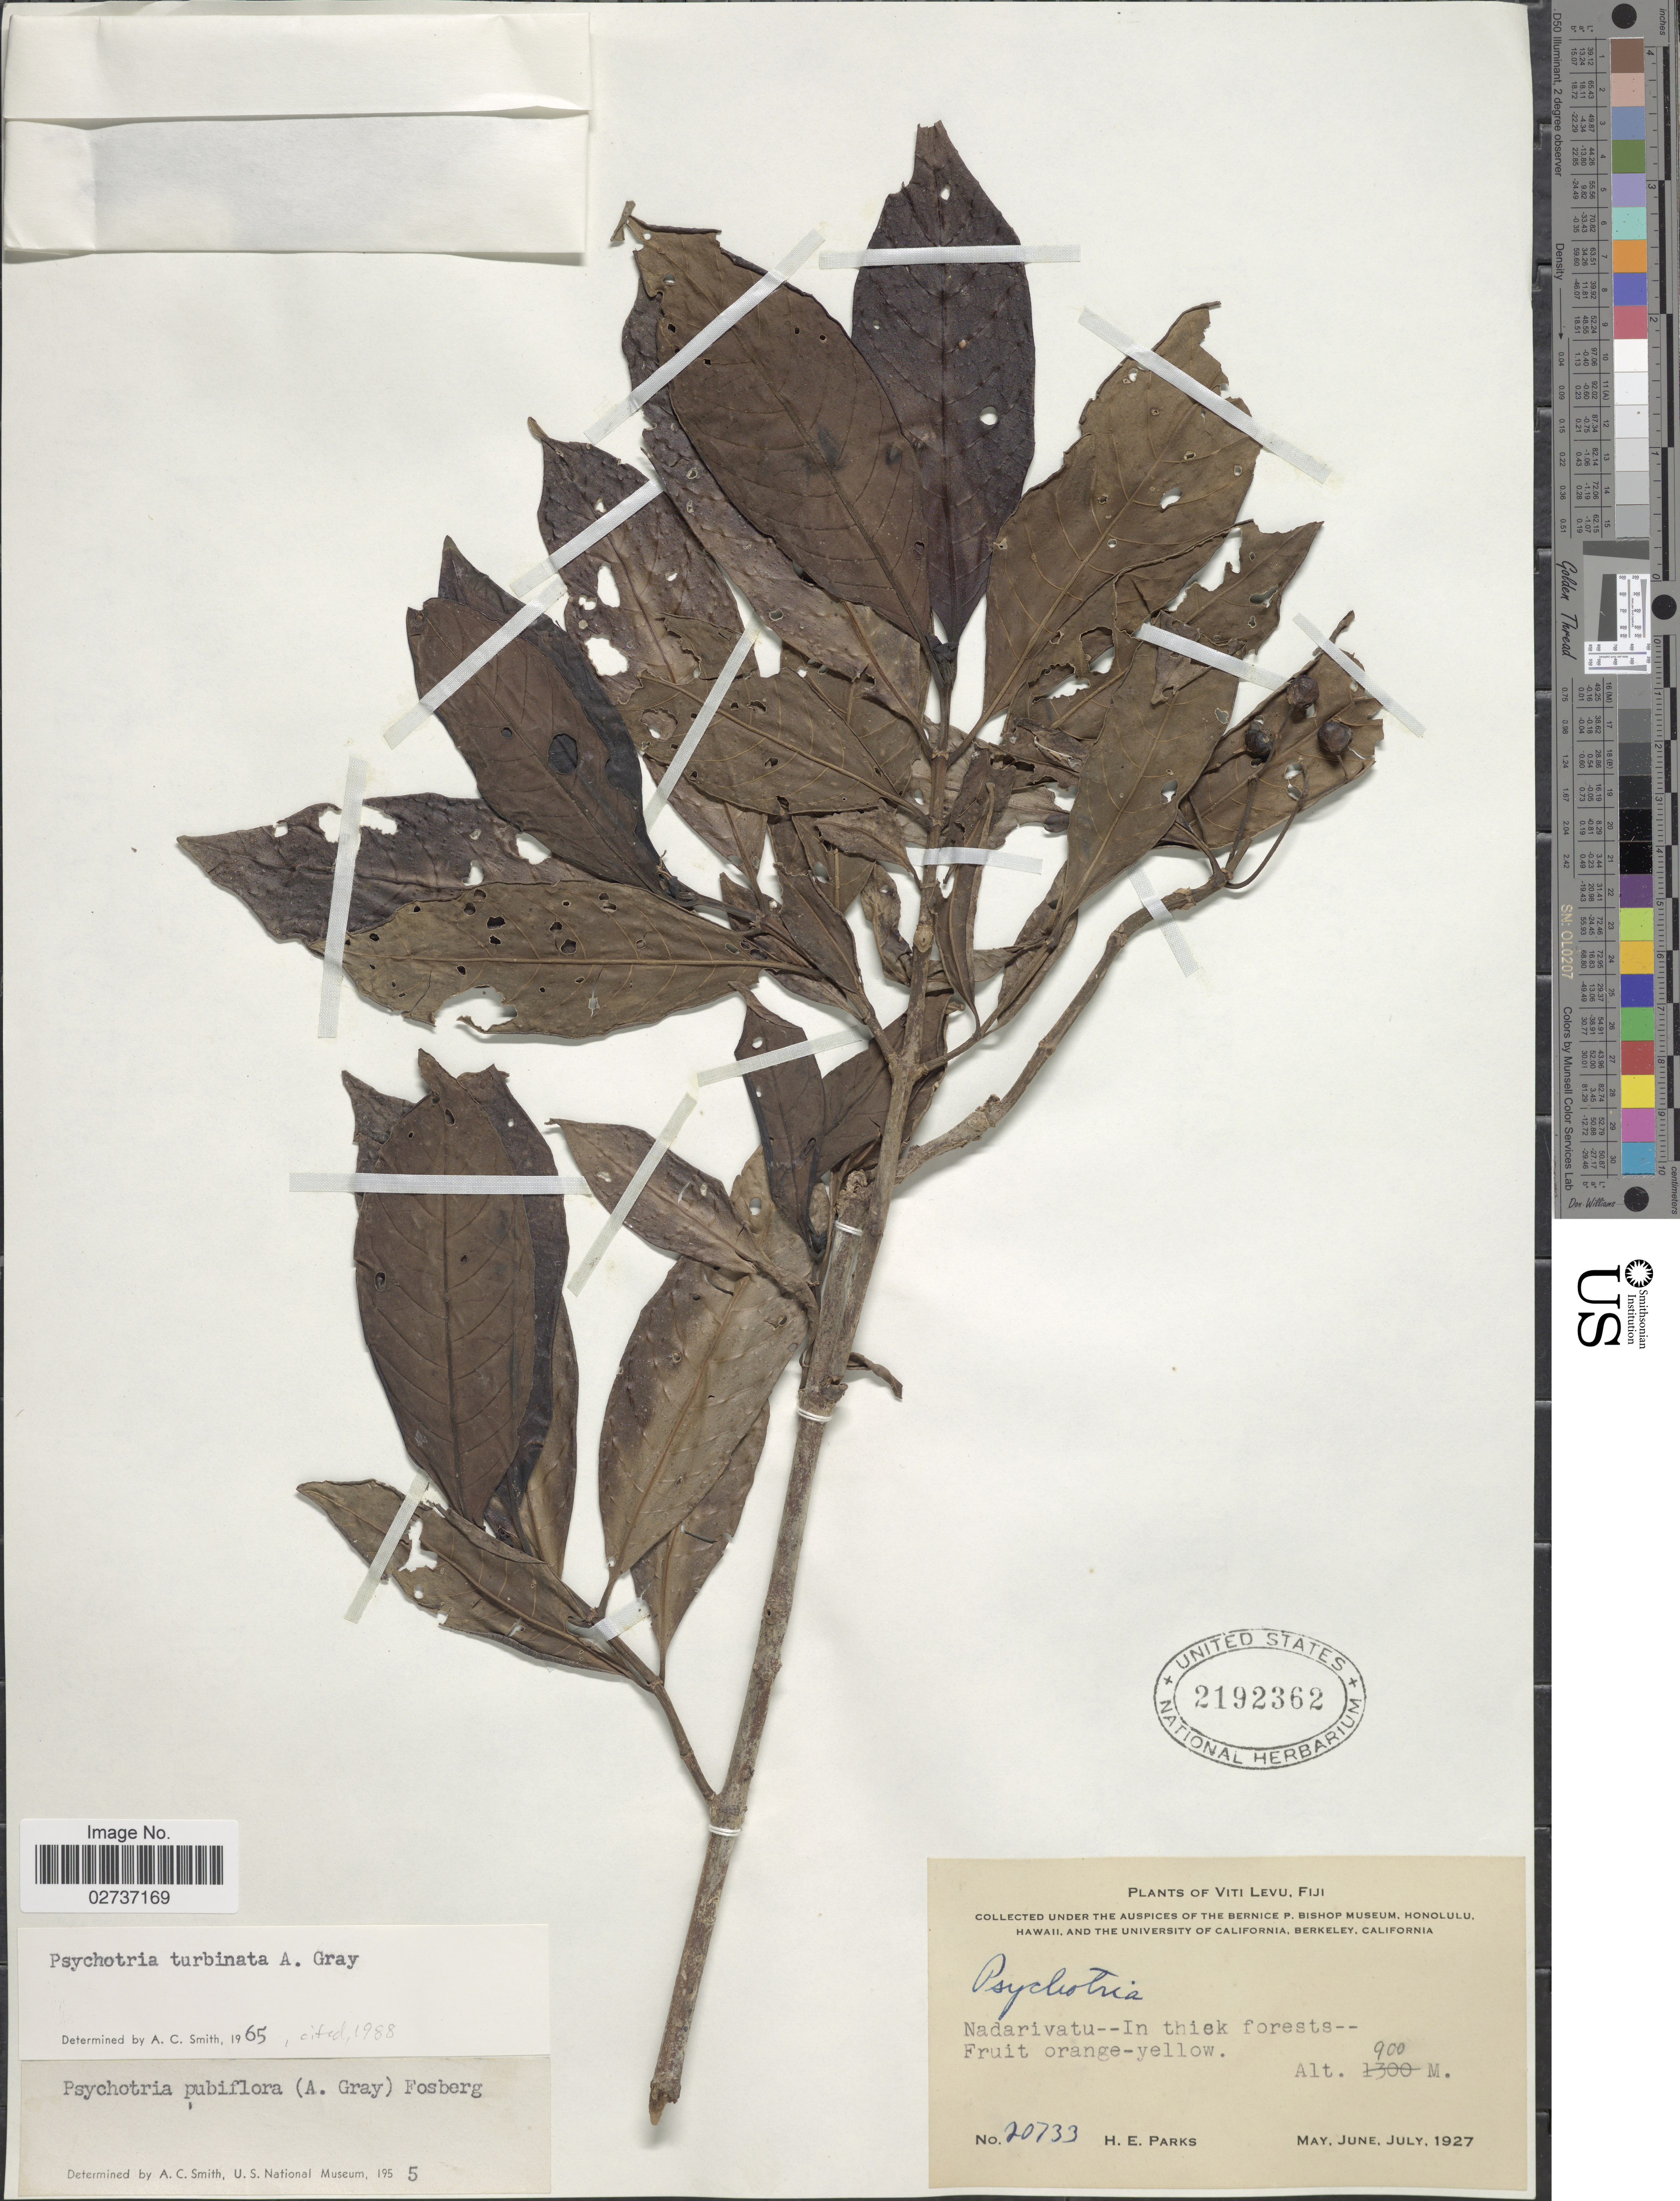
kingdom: Plantae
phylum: Tracheophyta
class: Magnoliopsida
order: Gentianales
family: Rubiaceae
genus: Psychotria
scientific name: Psychotria turbinata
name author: A. Gray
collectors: H. E. Parks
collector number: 20733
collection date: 1927-05/1927-07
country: Fiji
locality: Viti Levu, Nadarivatu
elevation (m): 900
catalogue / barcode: US 2192362